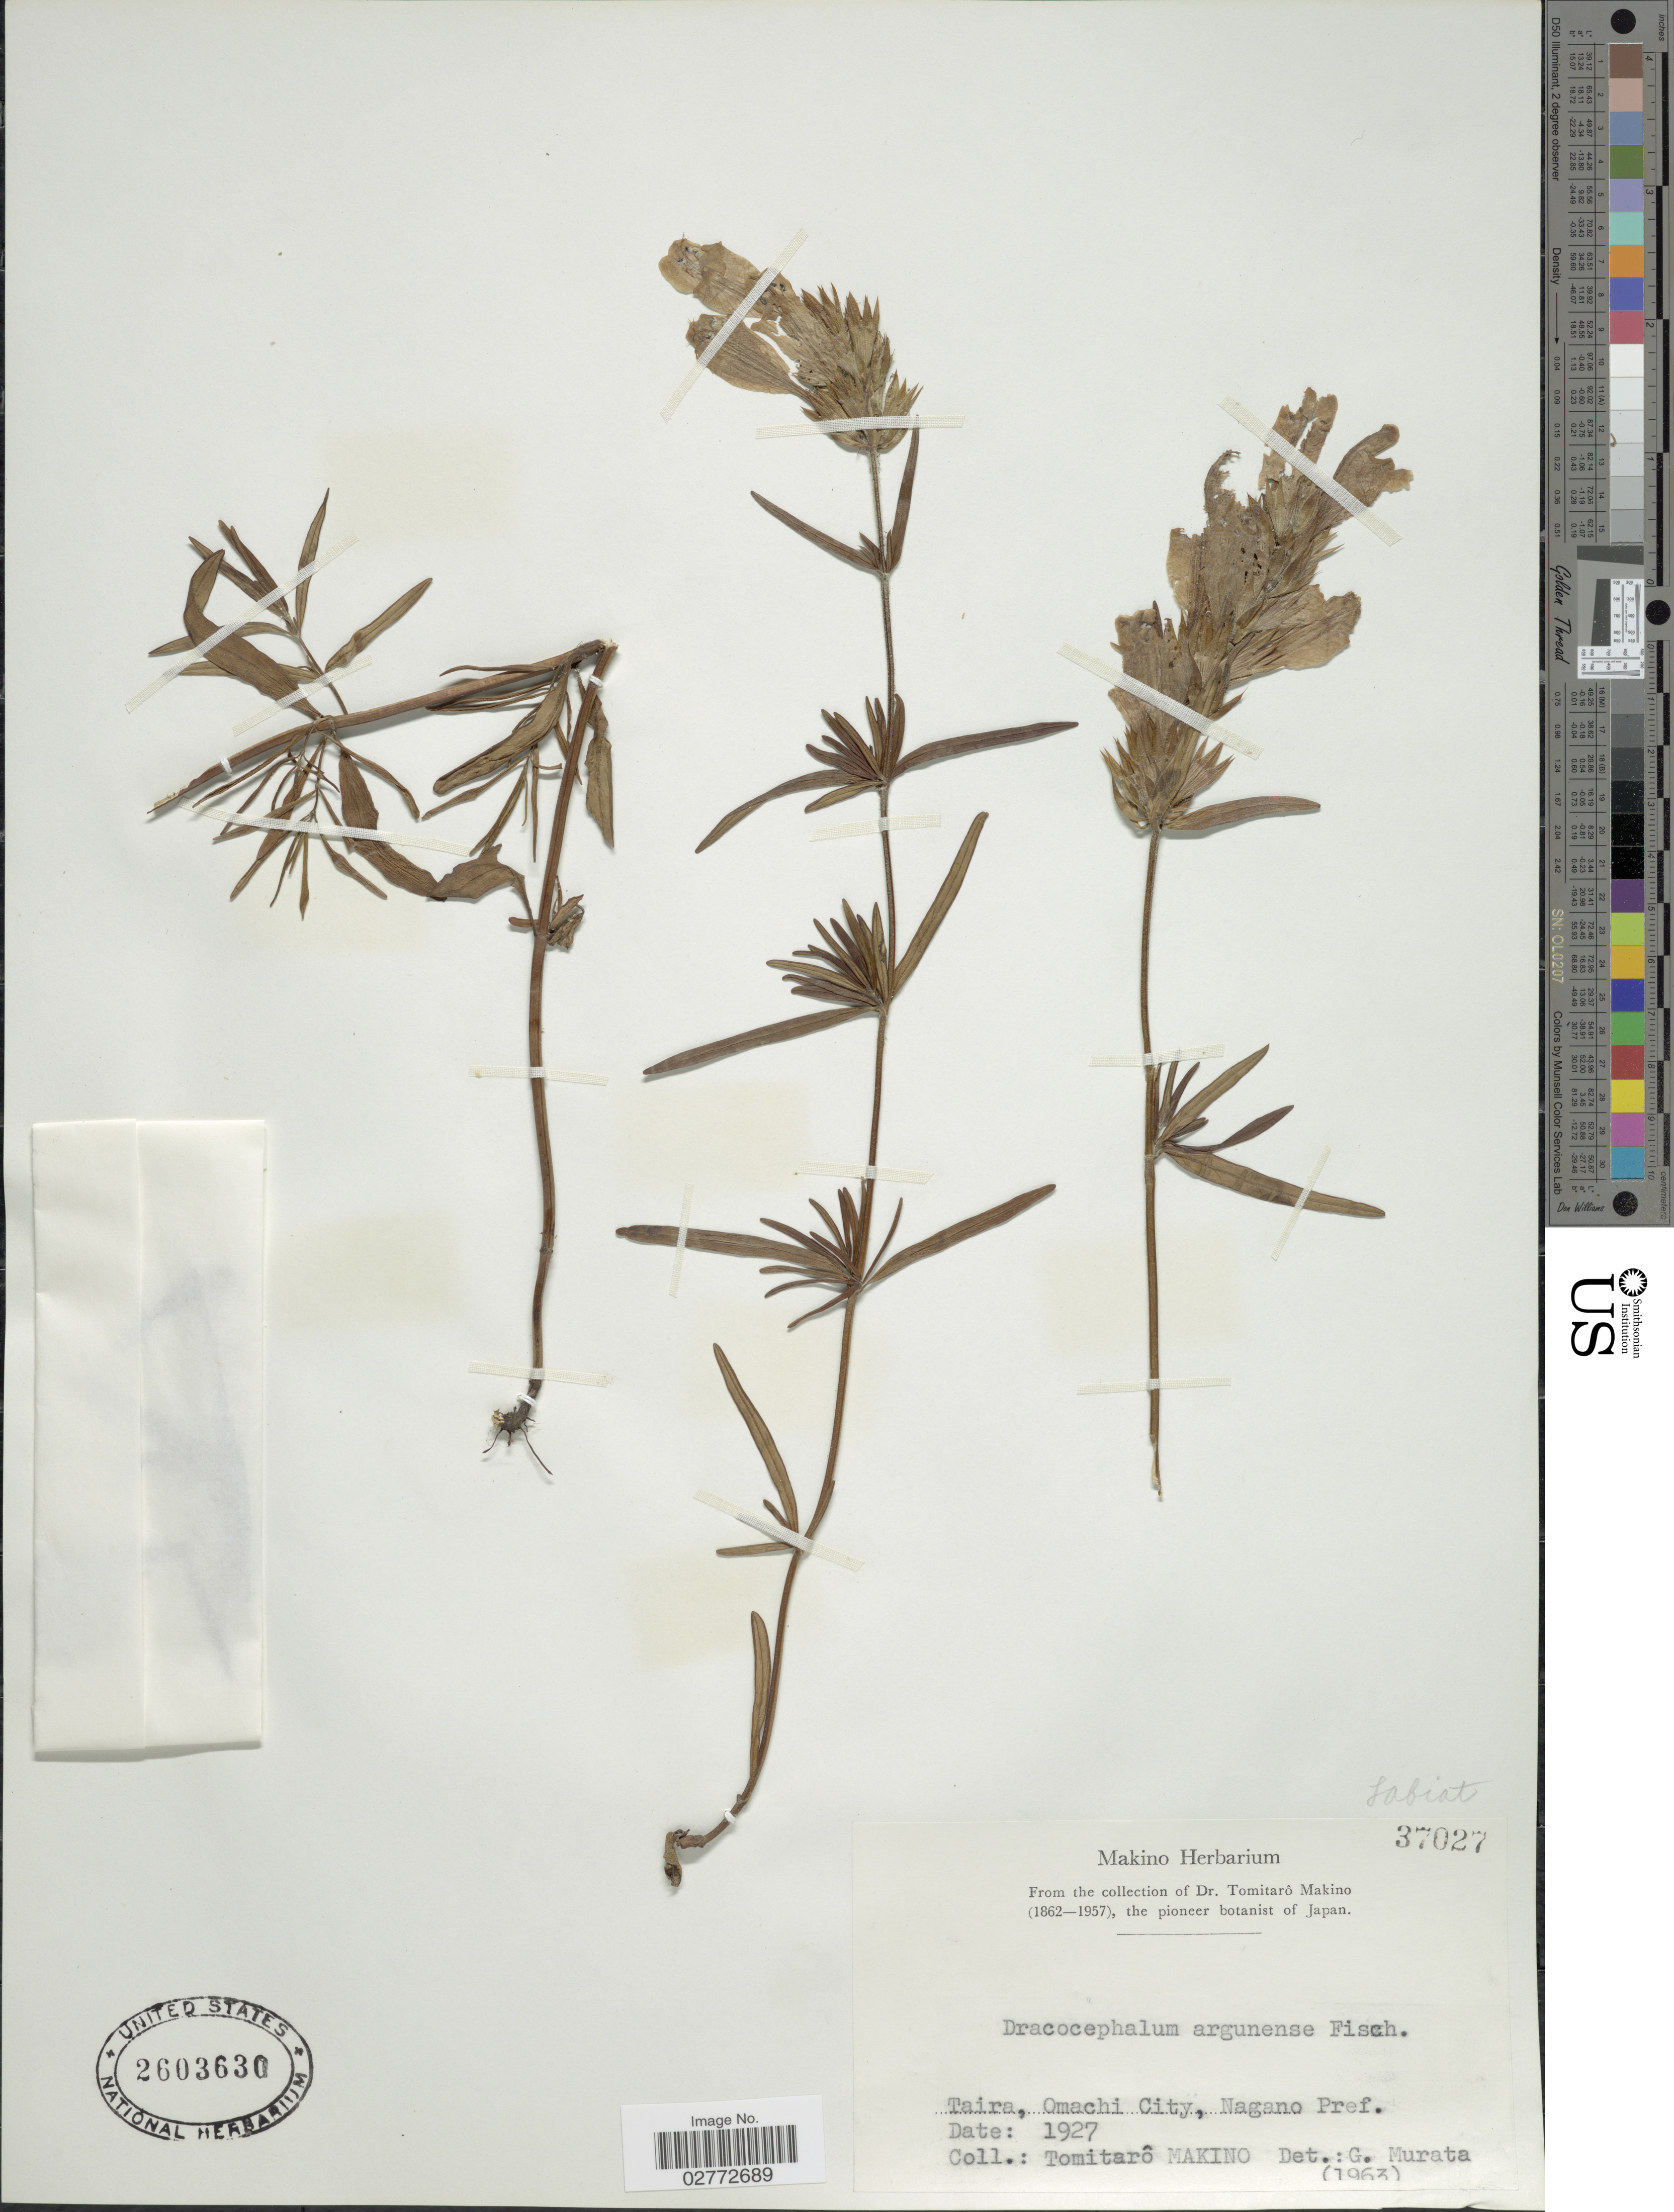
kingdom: Plantae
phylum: Tracheophyta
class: Magnoliopsida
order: Lamiales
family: Lamiaceae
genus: Dracocephalum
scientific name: Dracocephalum argunense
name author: Link ex Fisch.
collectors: T. Makino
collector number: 37027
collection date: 1927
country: Japan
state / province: Nagano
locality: Taira, Omachi City, Nagano Pref.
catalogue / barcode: US 2603630